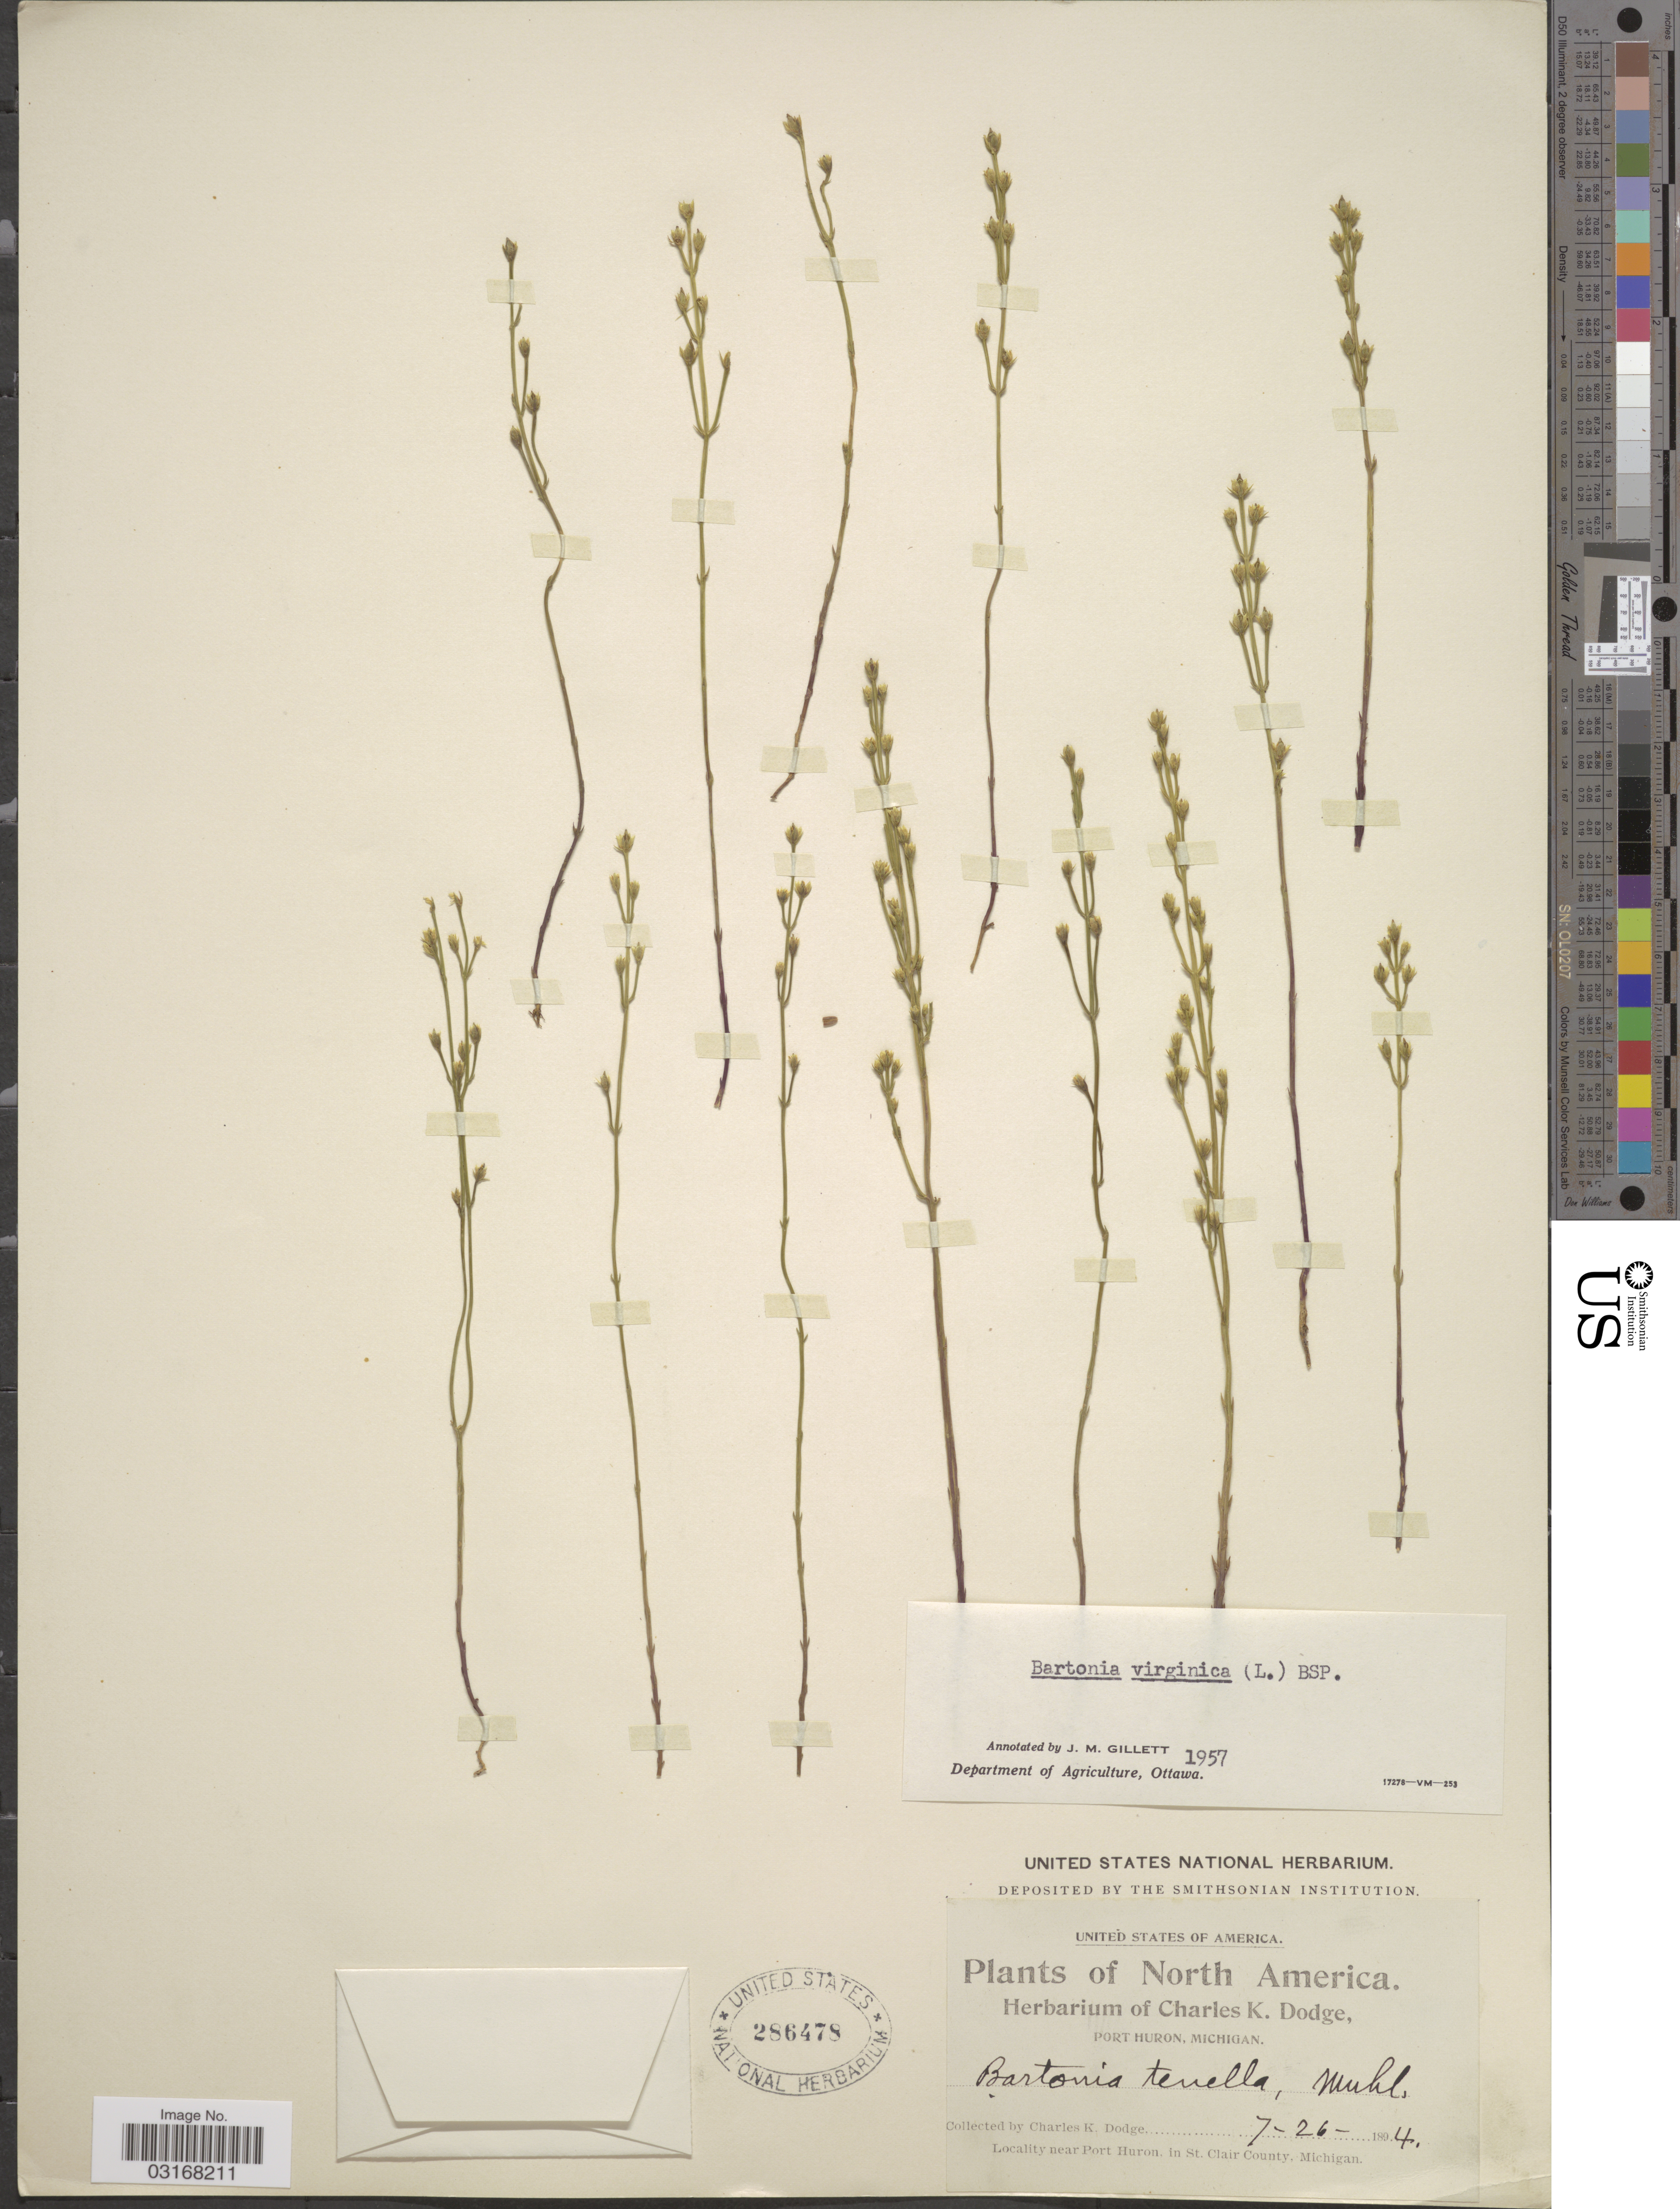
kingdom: Plantae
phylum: Tracheophyta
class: Magnoliopsida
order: Gentianales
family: Gentianaceae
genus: Bartonia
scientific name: Bartonia virginica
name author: (L.) Britton, Stearns & Poggenb.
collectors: C. K. Dodge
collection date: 1894-07-26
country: United States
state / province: Michigan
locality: United States of America. Near Port Huron, in St. Clair County.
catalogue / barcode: US 286478